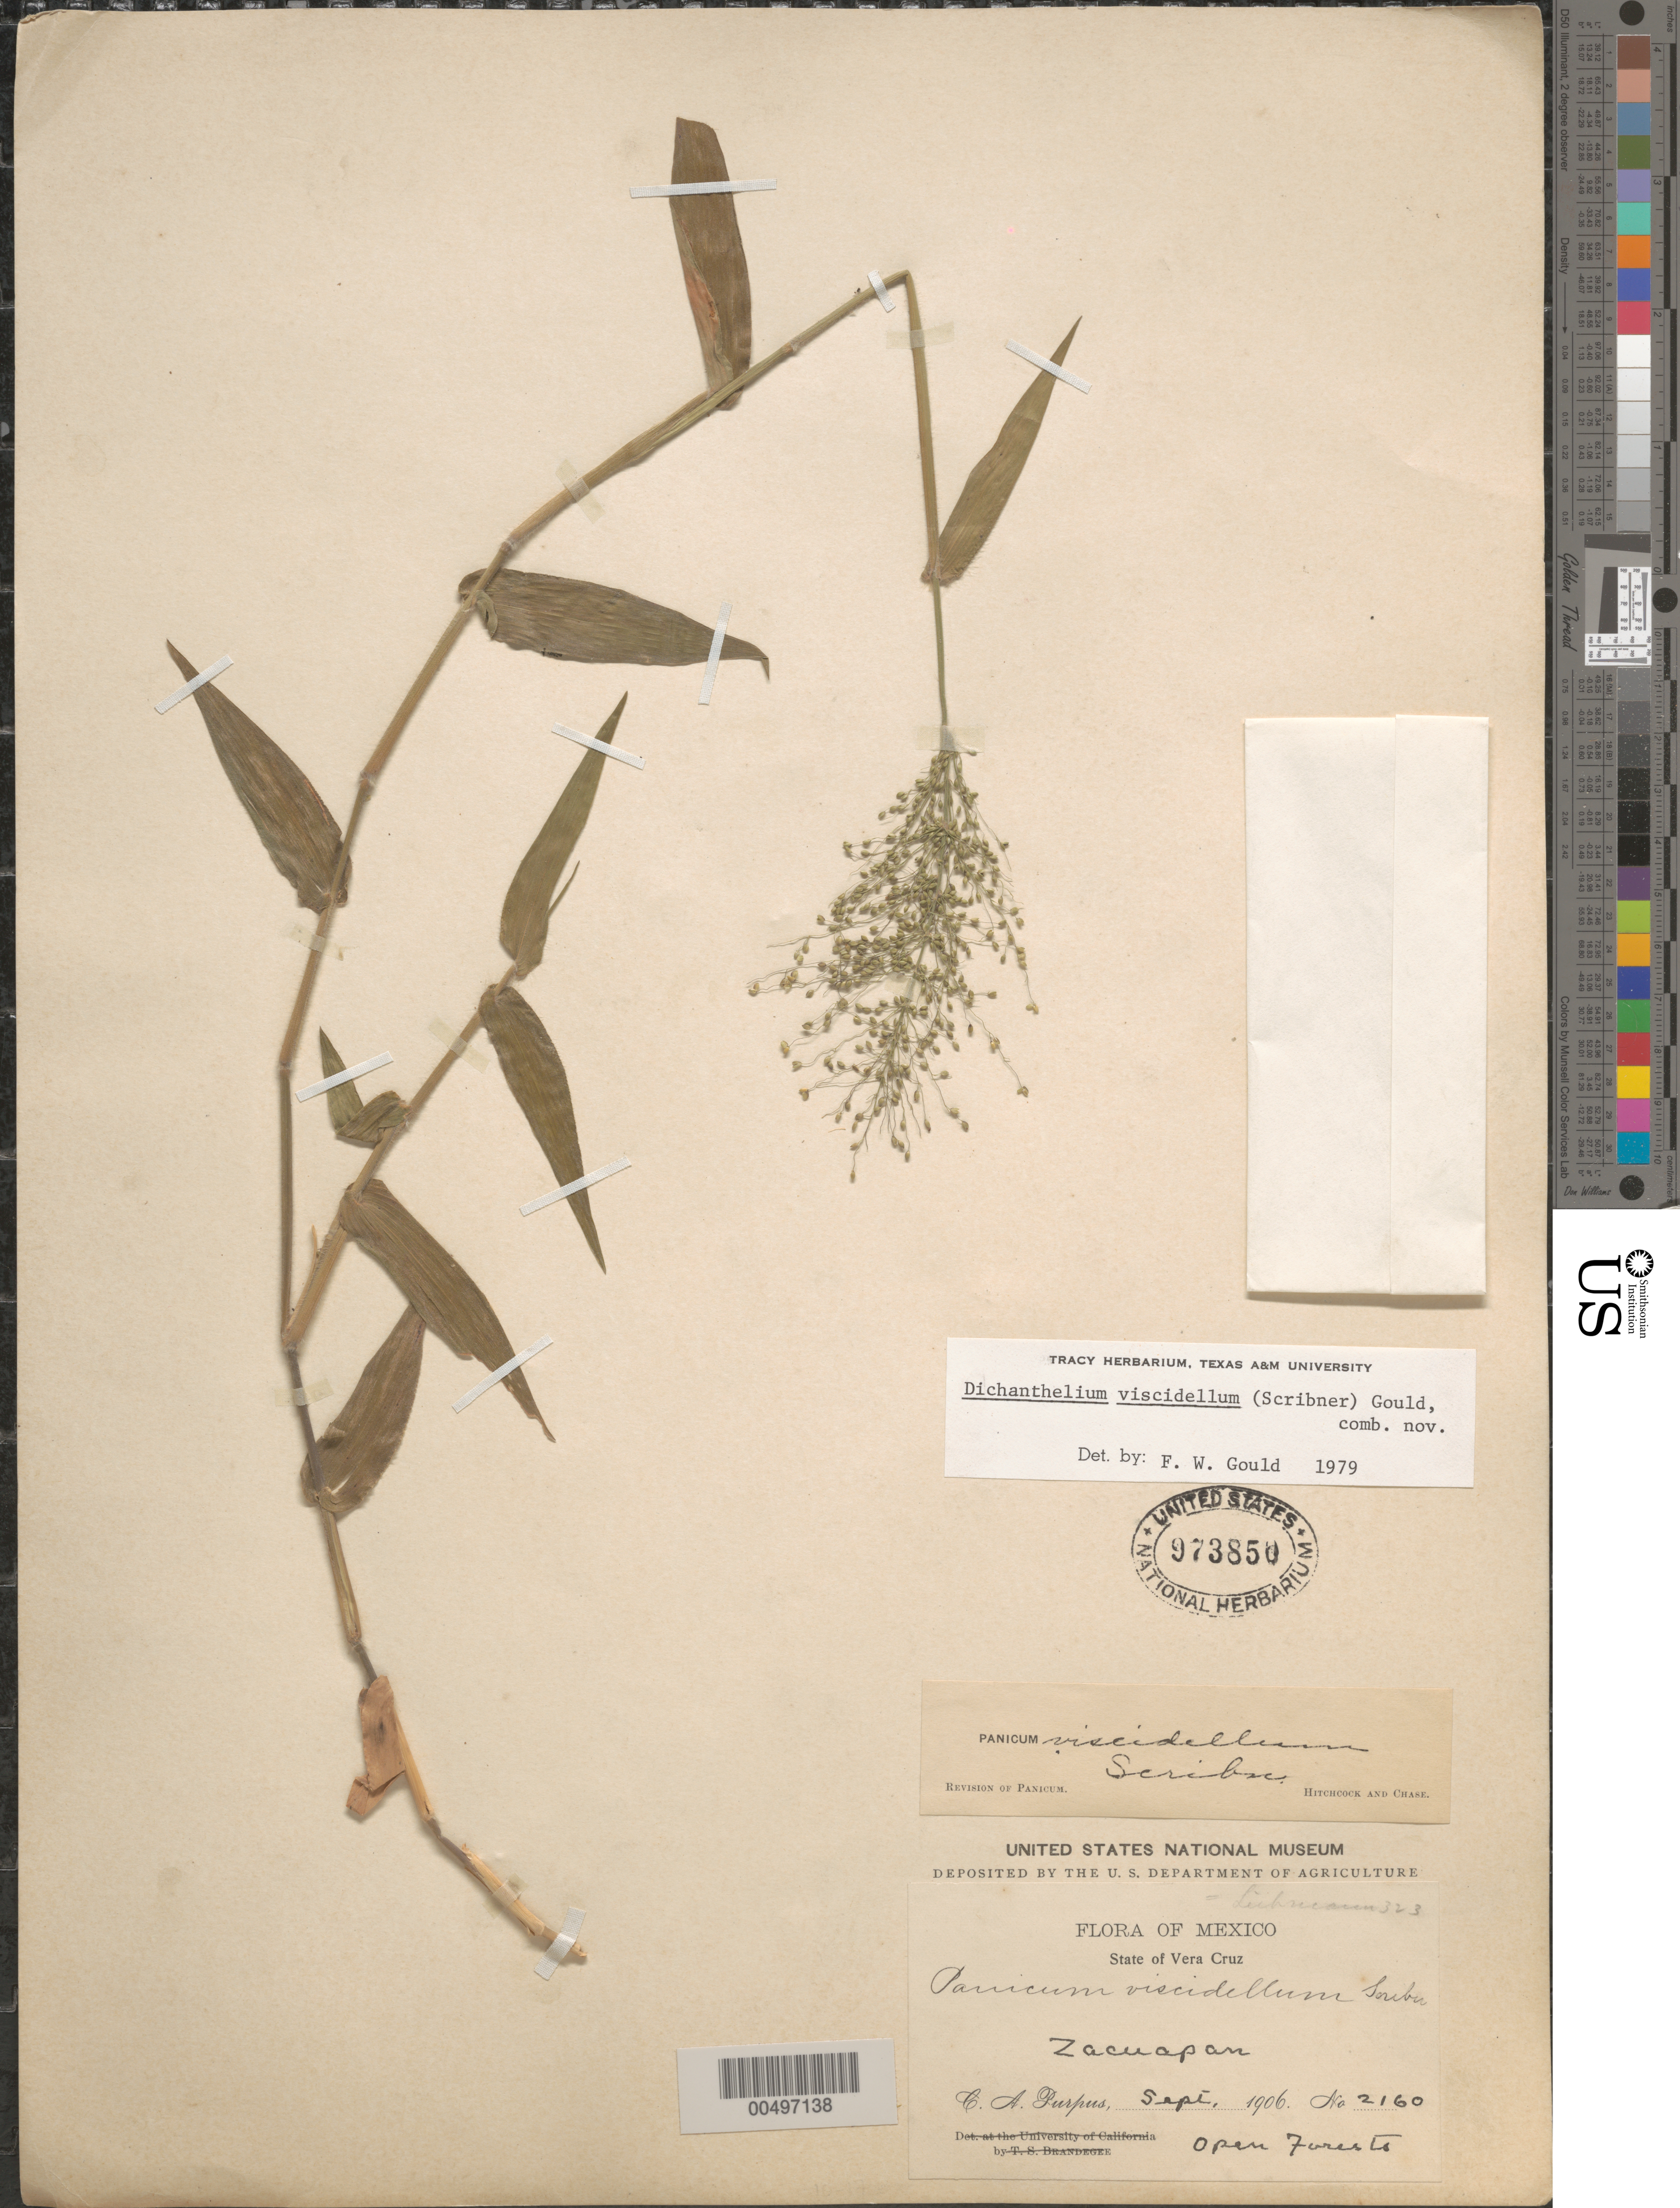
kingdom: Plantae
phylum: Tracheophyta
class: Liliopsida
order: Poales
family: Poaceae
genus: Dichanthelium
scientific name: Dichanthelium viscidellum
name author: (Scribn.) Gould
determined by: Gould, F. W.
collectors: C. A. Purpus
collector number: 2160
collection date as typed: Sep 1906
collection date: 1906-09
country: Mexico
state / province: Veracruz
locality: Zacuapan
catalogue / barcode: US 973850